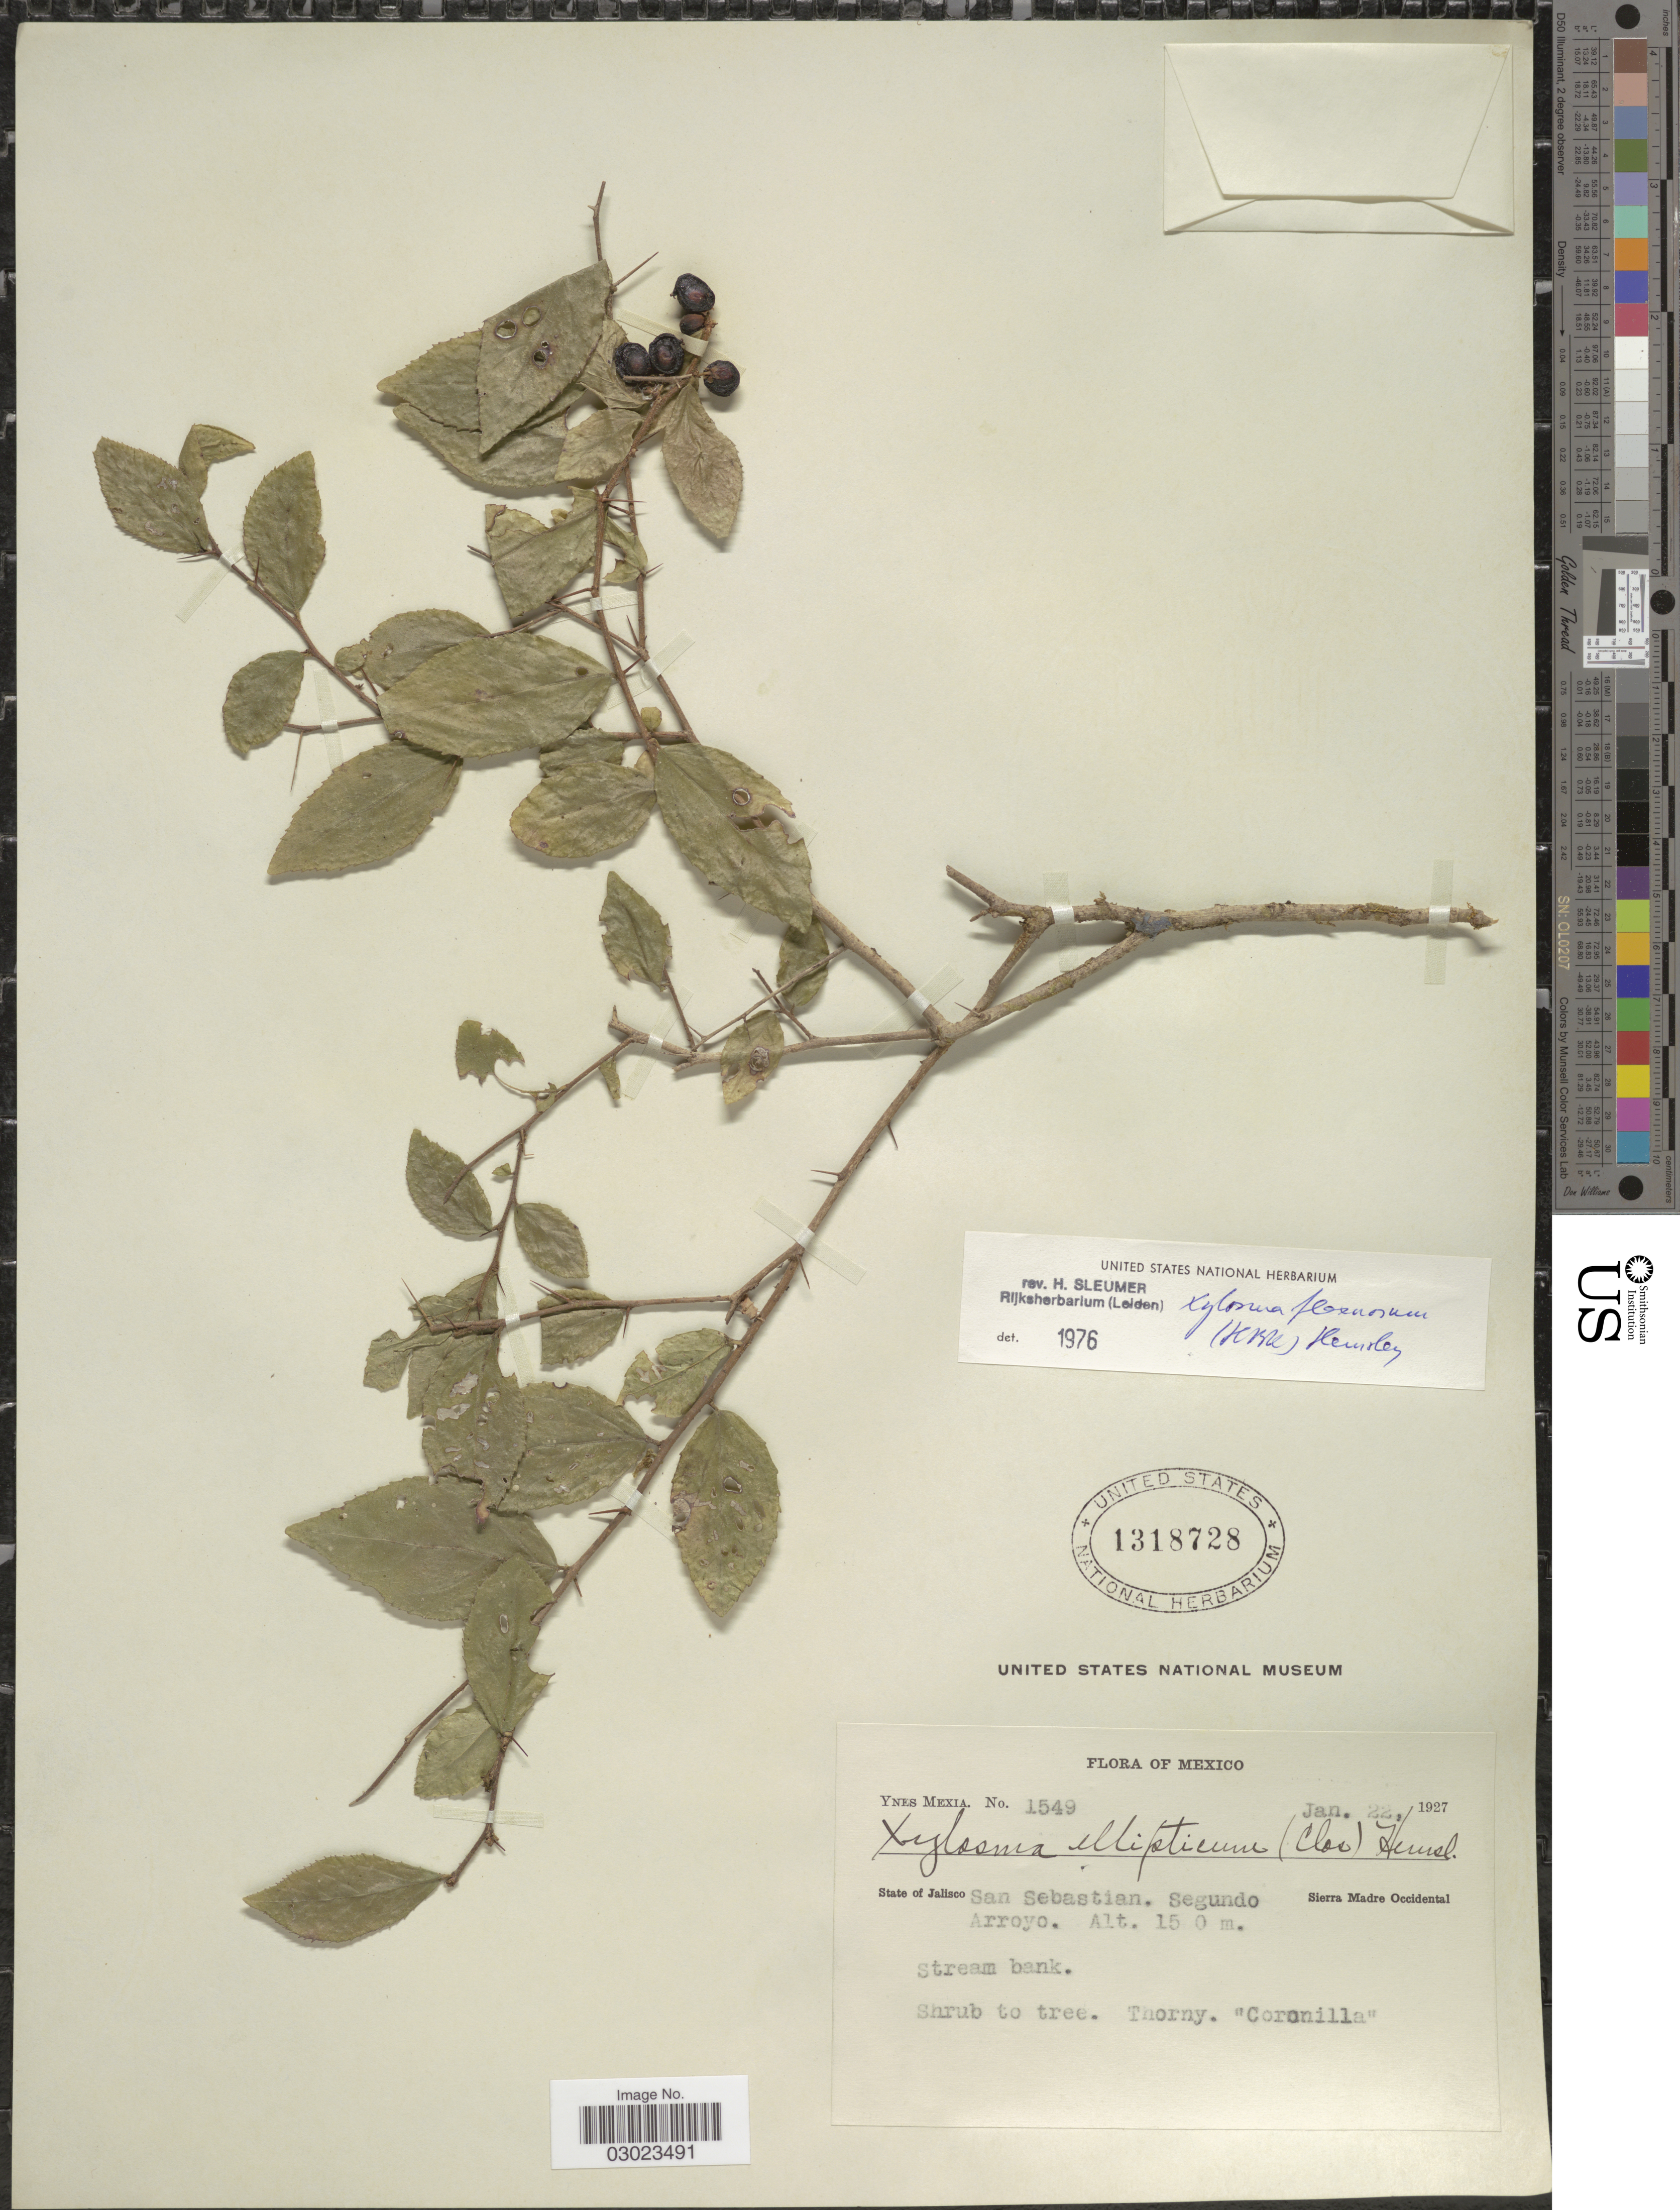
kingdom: Plantae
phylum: Tracheophyta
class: Magnoliopsida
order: Malpighiales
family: Salicaceae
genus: Xylosma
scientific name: Xylosma flexuosa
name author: (Kunth) Hemsl.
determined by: Sleumer, H. O.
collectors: Y. Mexia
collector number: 1549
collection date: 1927-01-22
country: Mexico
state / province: Jalisco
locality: State of Jalisco, San Sebastian, Segundo Arroyo, Sierra Madre Occidental.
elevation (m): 1500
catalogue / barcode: US 1318728